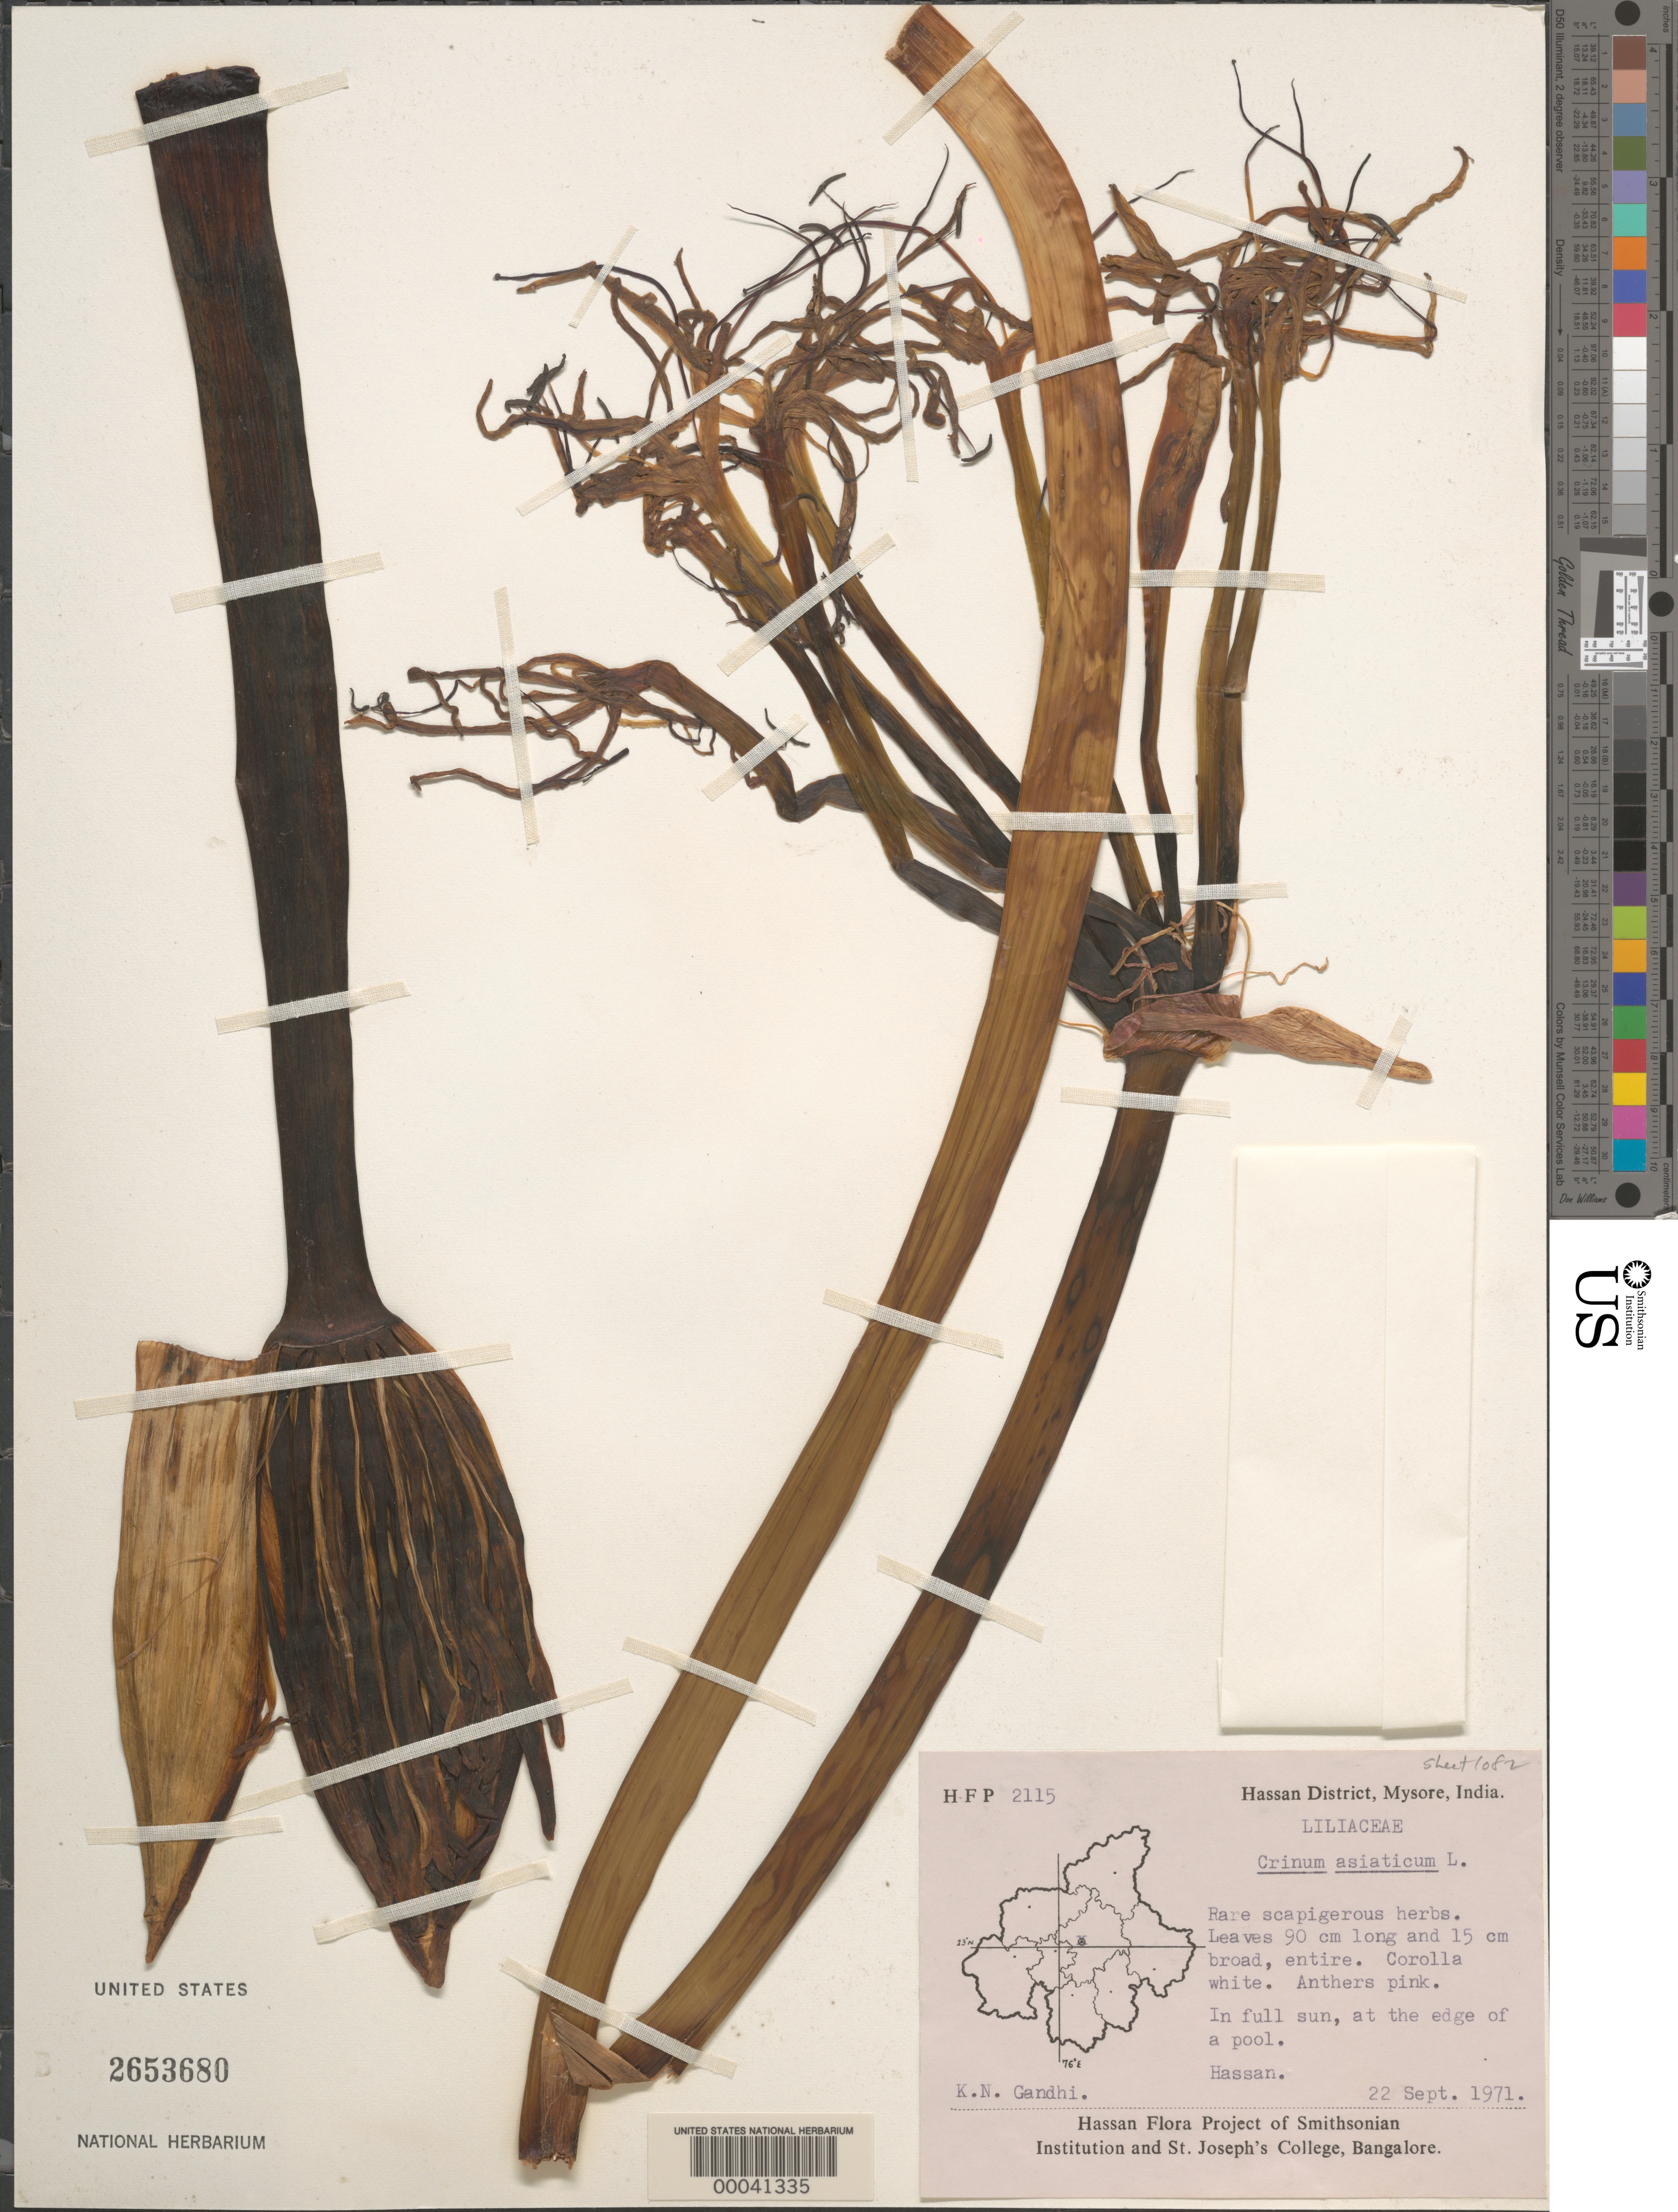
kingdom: Plantae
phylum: Tracheophyta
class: Liliopsida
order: Asparagales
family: Amaryllidaceae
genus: Crinum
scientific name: Crinum asiaticum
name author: L.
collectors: K. N. Gandhi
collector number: Hfp 2115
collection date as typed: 22 Sep 1971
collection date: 1971-09-22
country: India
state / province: Karnataka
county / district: Hassan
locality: Hassan, mysore state [mysore state = karnataka.]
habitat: In full sun, at edge of pool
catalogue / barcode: US 2653680